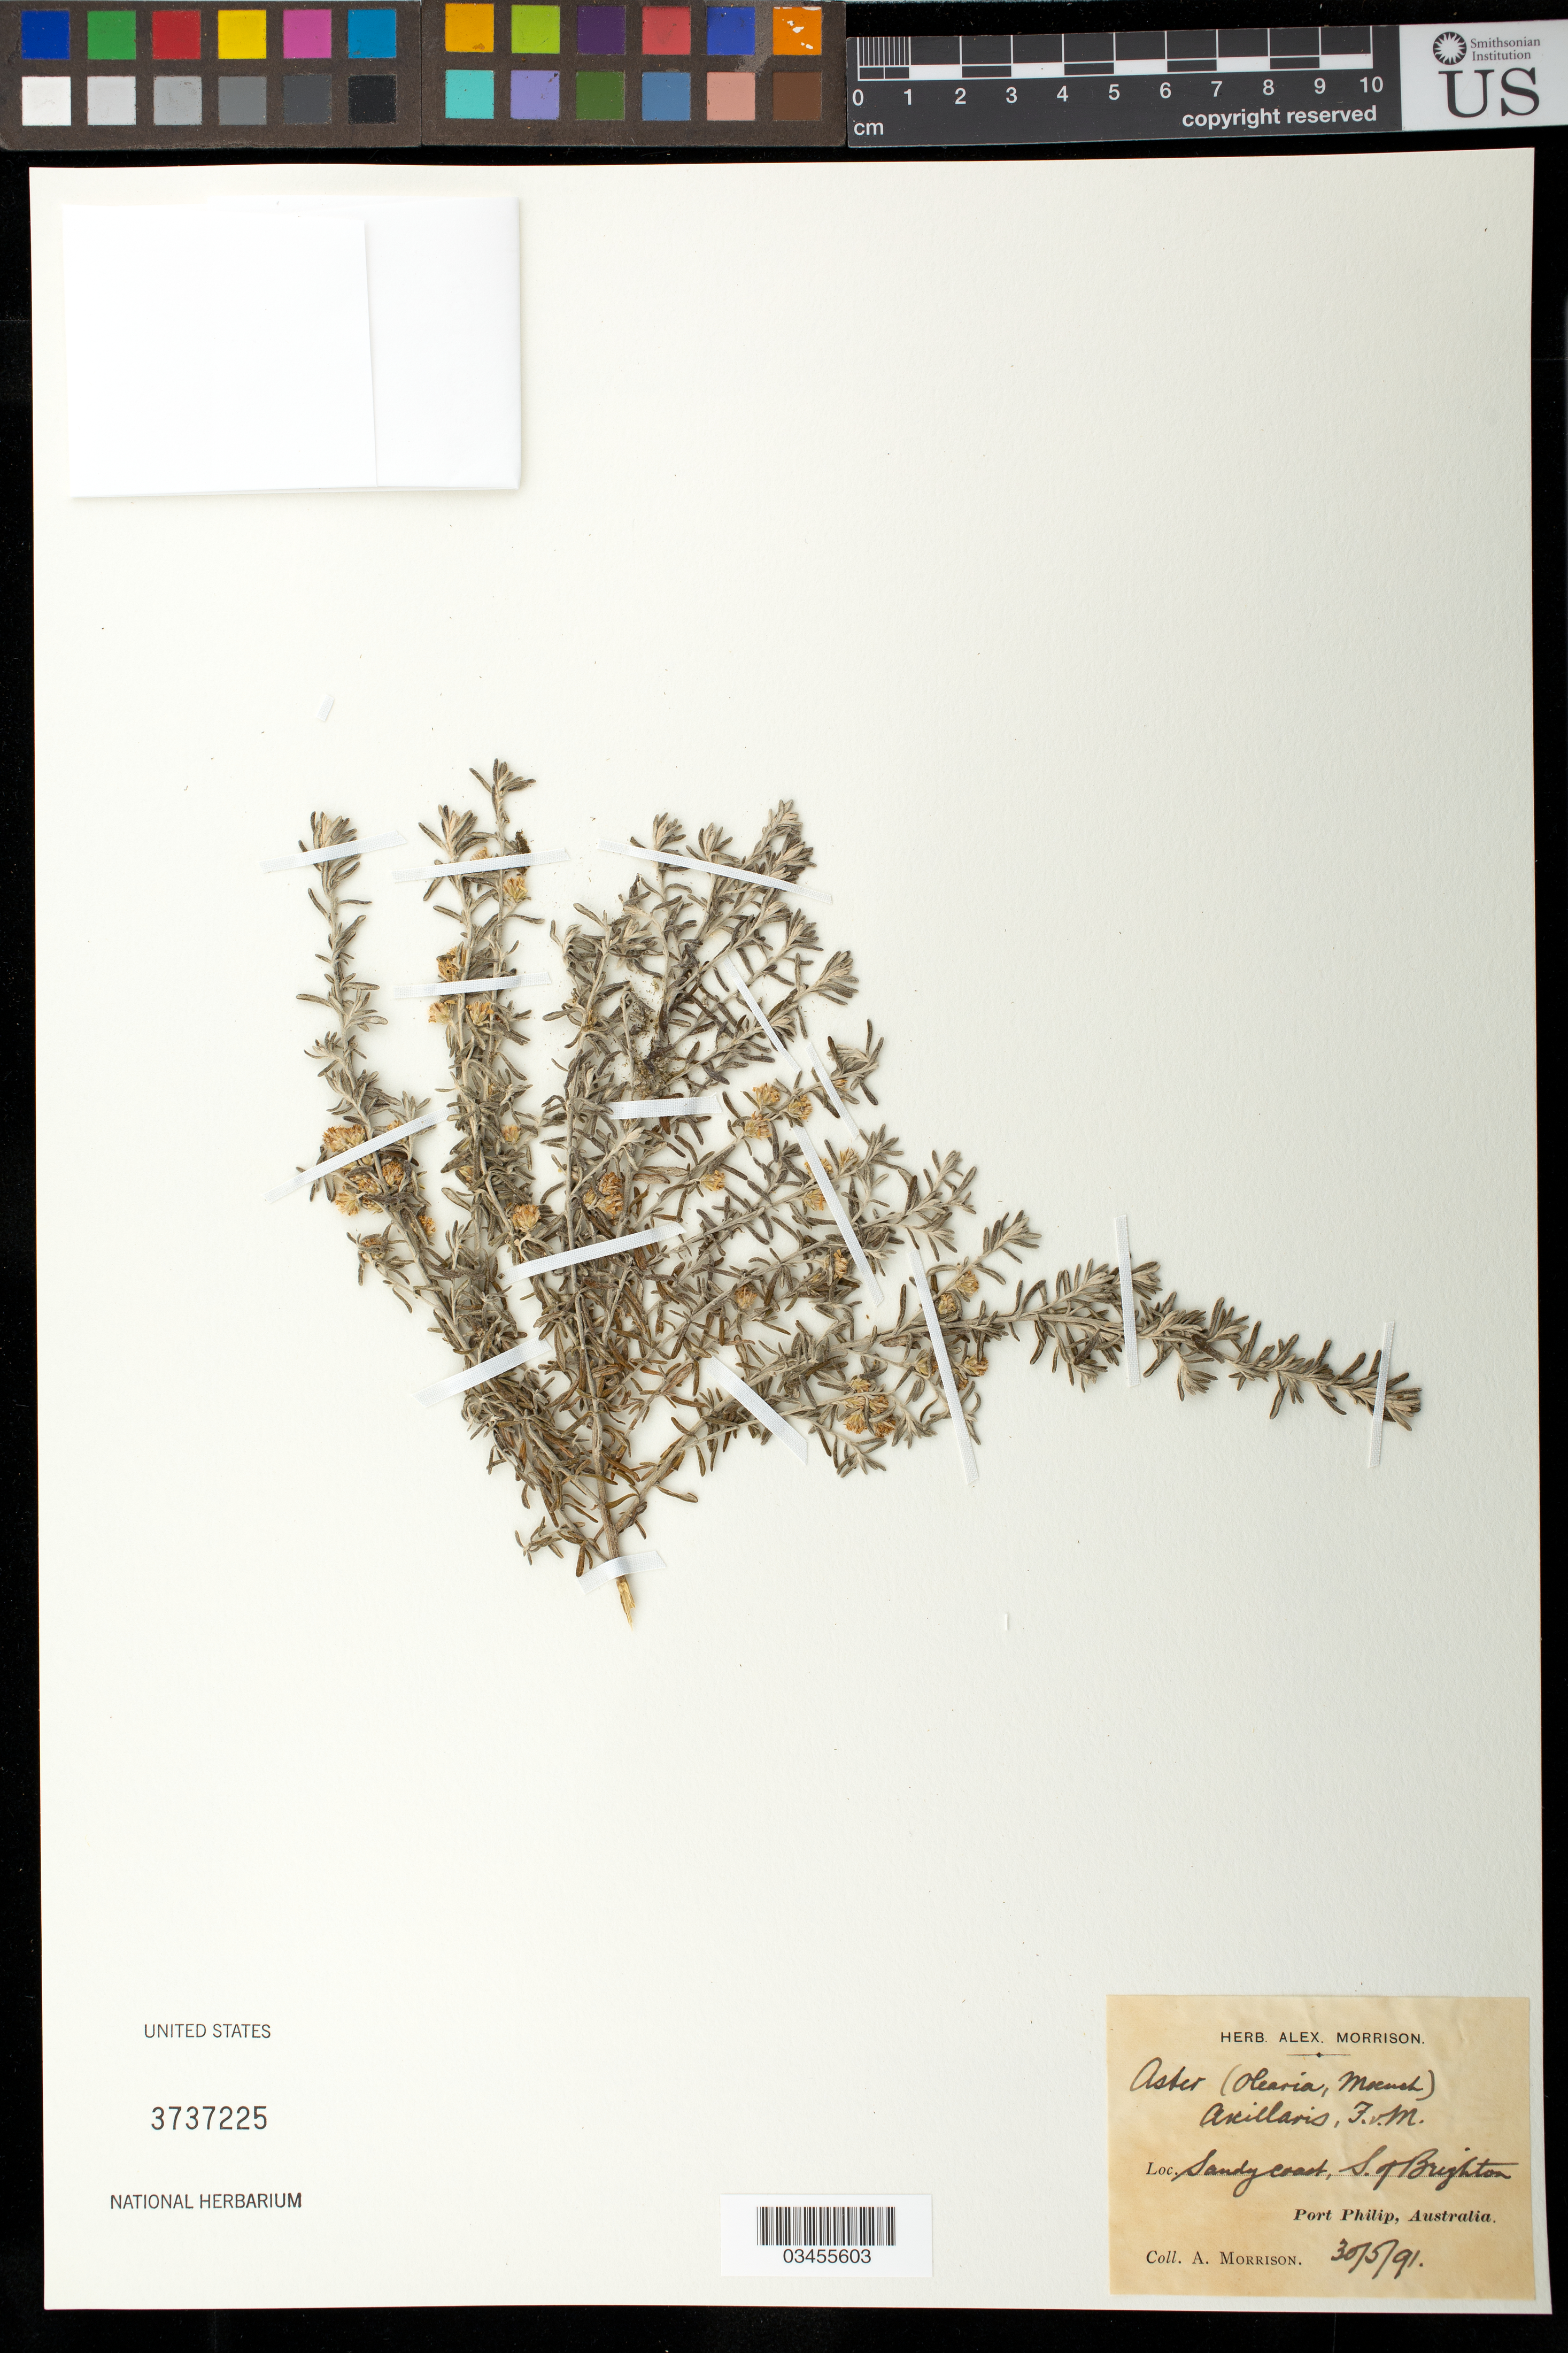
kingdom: Plantae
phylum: Tracheophyta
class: Magnoliopsida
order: Asterales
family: Asteraceae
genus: Aster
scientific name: Aster axillaris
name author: F. Muell.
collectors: A. Morrison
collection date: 1891-05-30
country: Australia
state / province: Victoria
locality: Port Philip, south of Brighton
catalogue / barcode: US 3737225